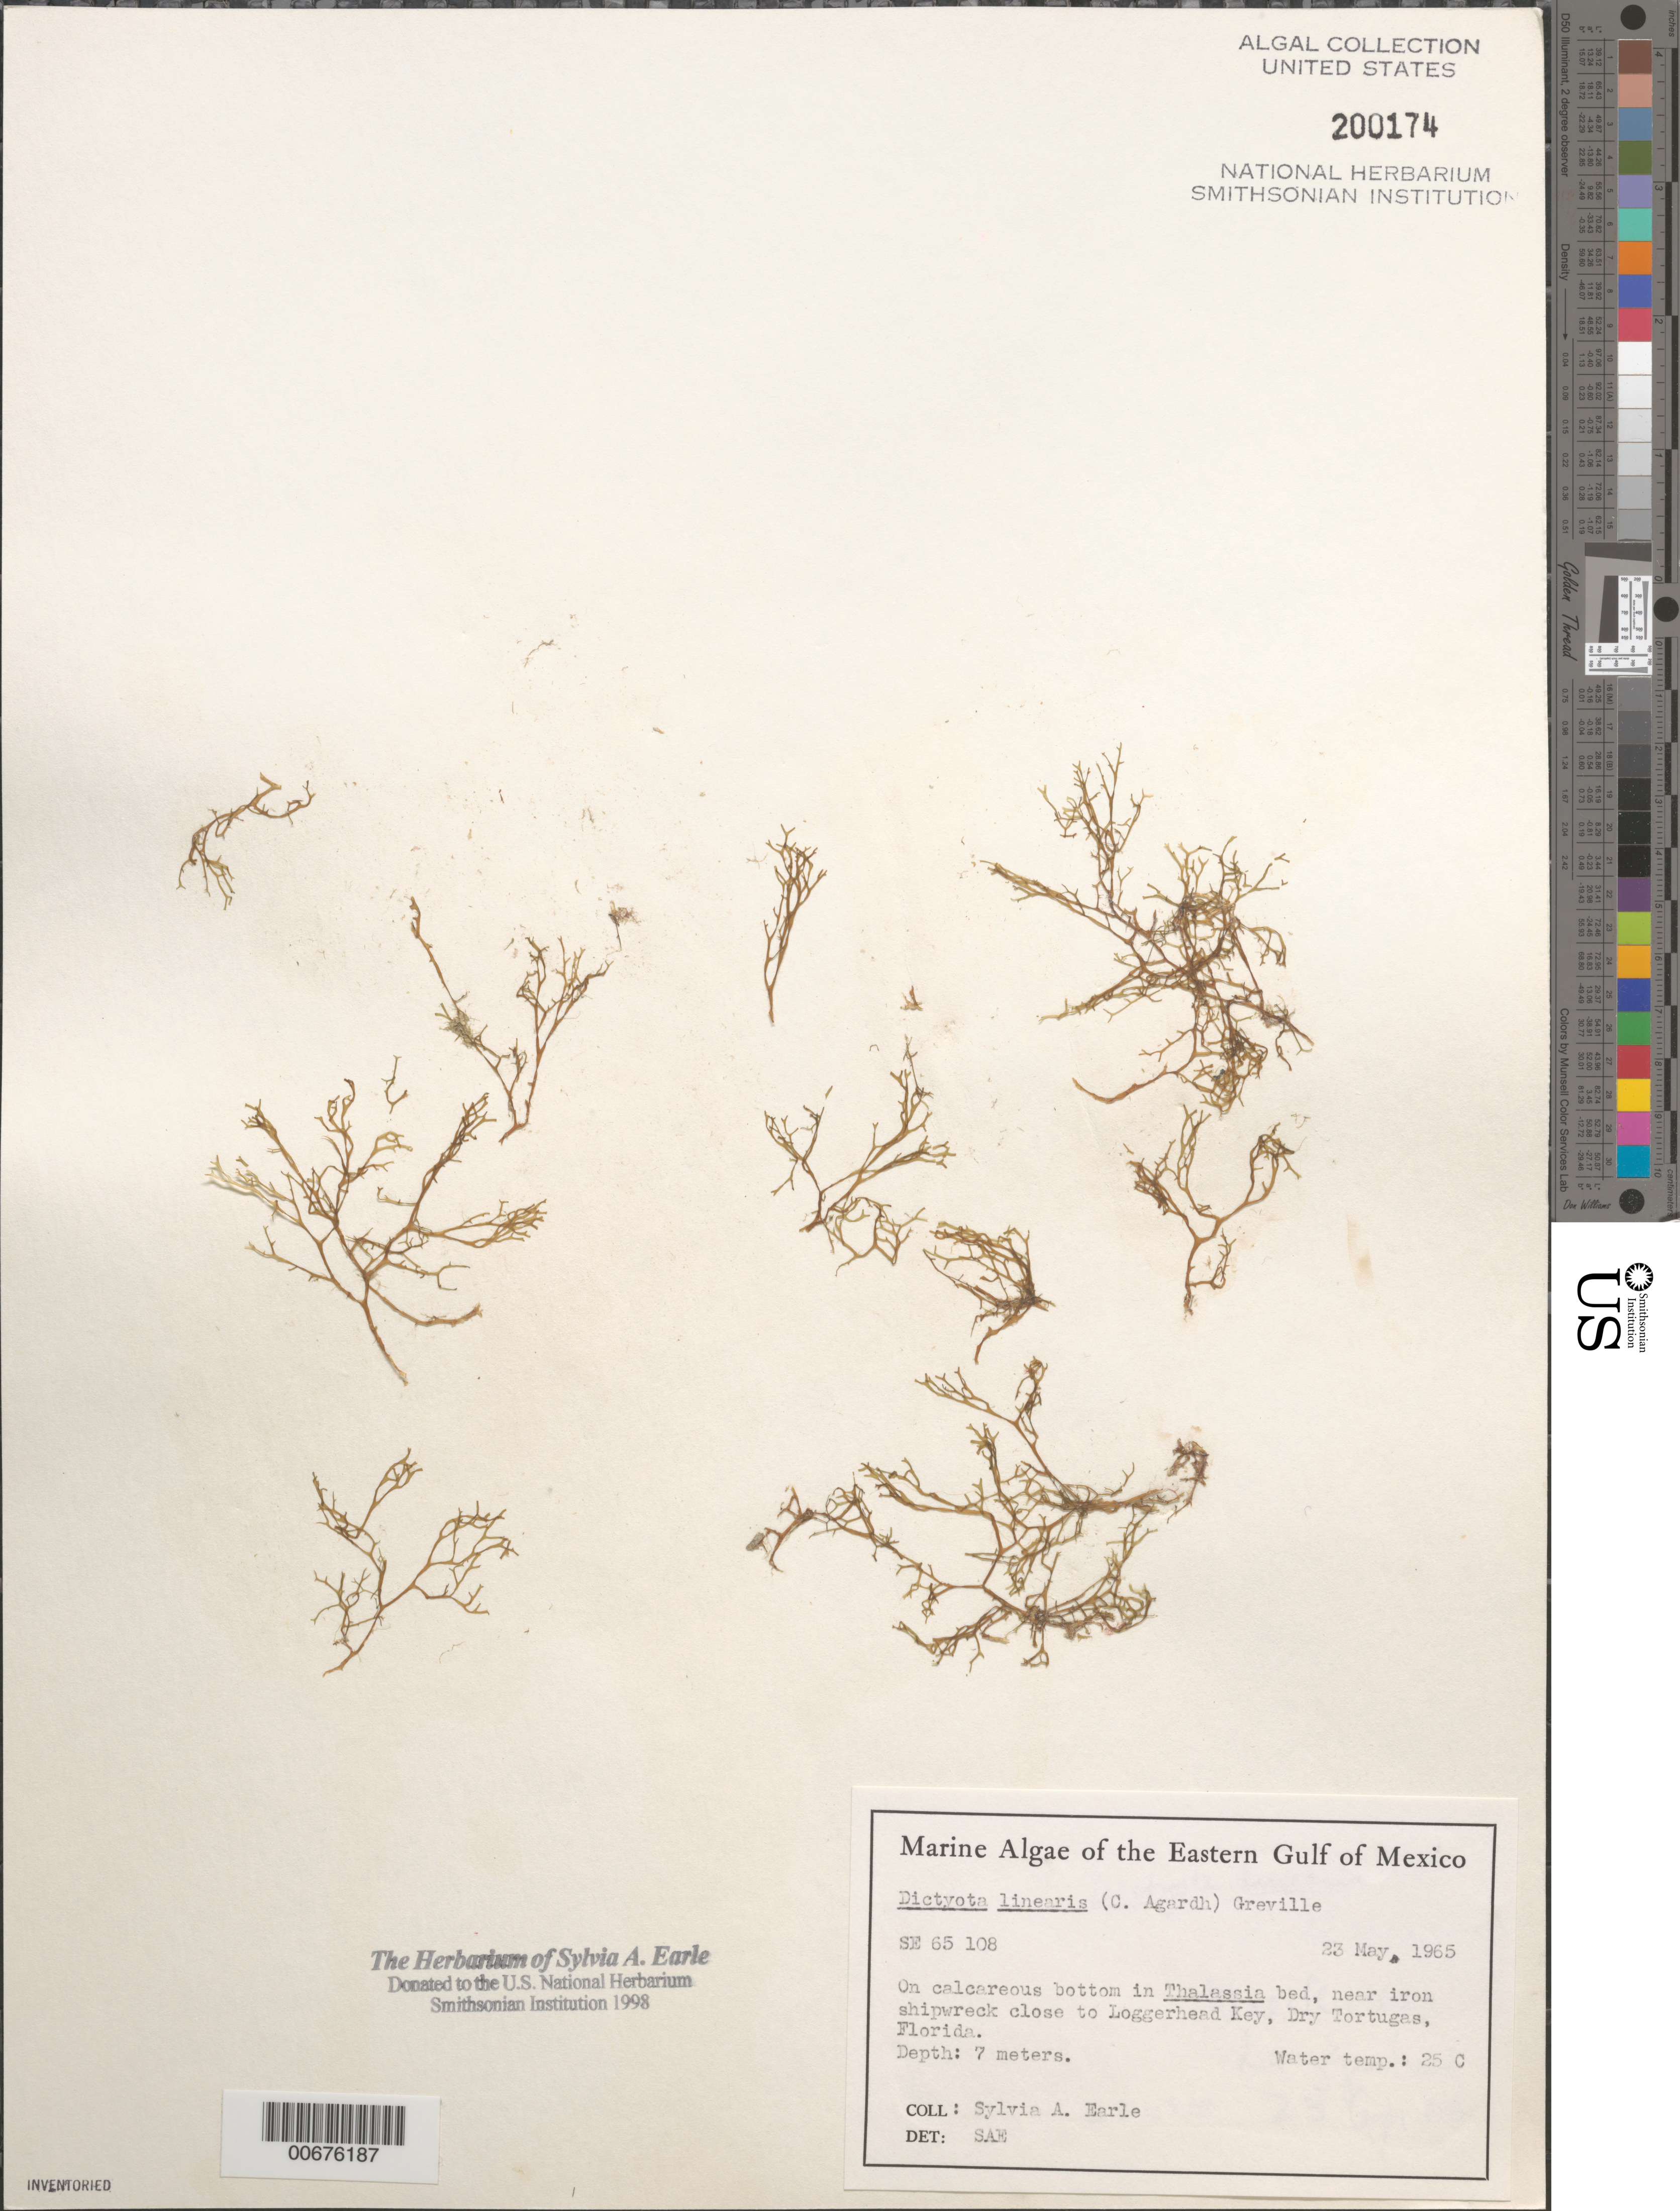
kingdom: Chromista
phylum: Ochrophyta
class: Phaeophyceae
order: Dictyotales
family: Dictyotaceae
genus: Dictyota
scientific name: Dictyota linearis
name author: (C. Agardh) Grev.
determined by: Earle, S. A.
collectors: S. A. Earle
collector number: Se 65108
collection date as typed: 23 May 1965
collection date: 1965-05-23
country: United States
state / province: Florida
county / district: Monroe County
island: Loggerhead Key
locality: Iron shipwreck near Loggerhead Key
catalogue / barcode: US 200174